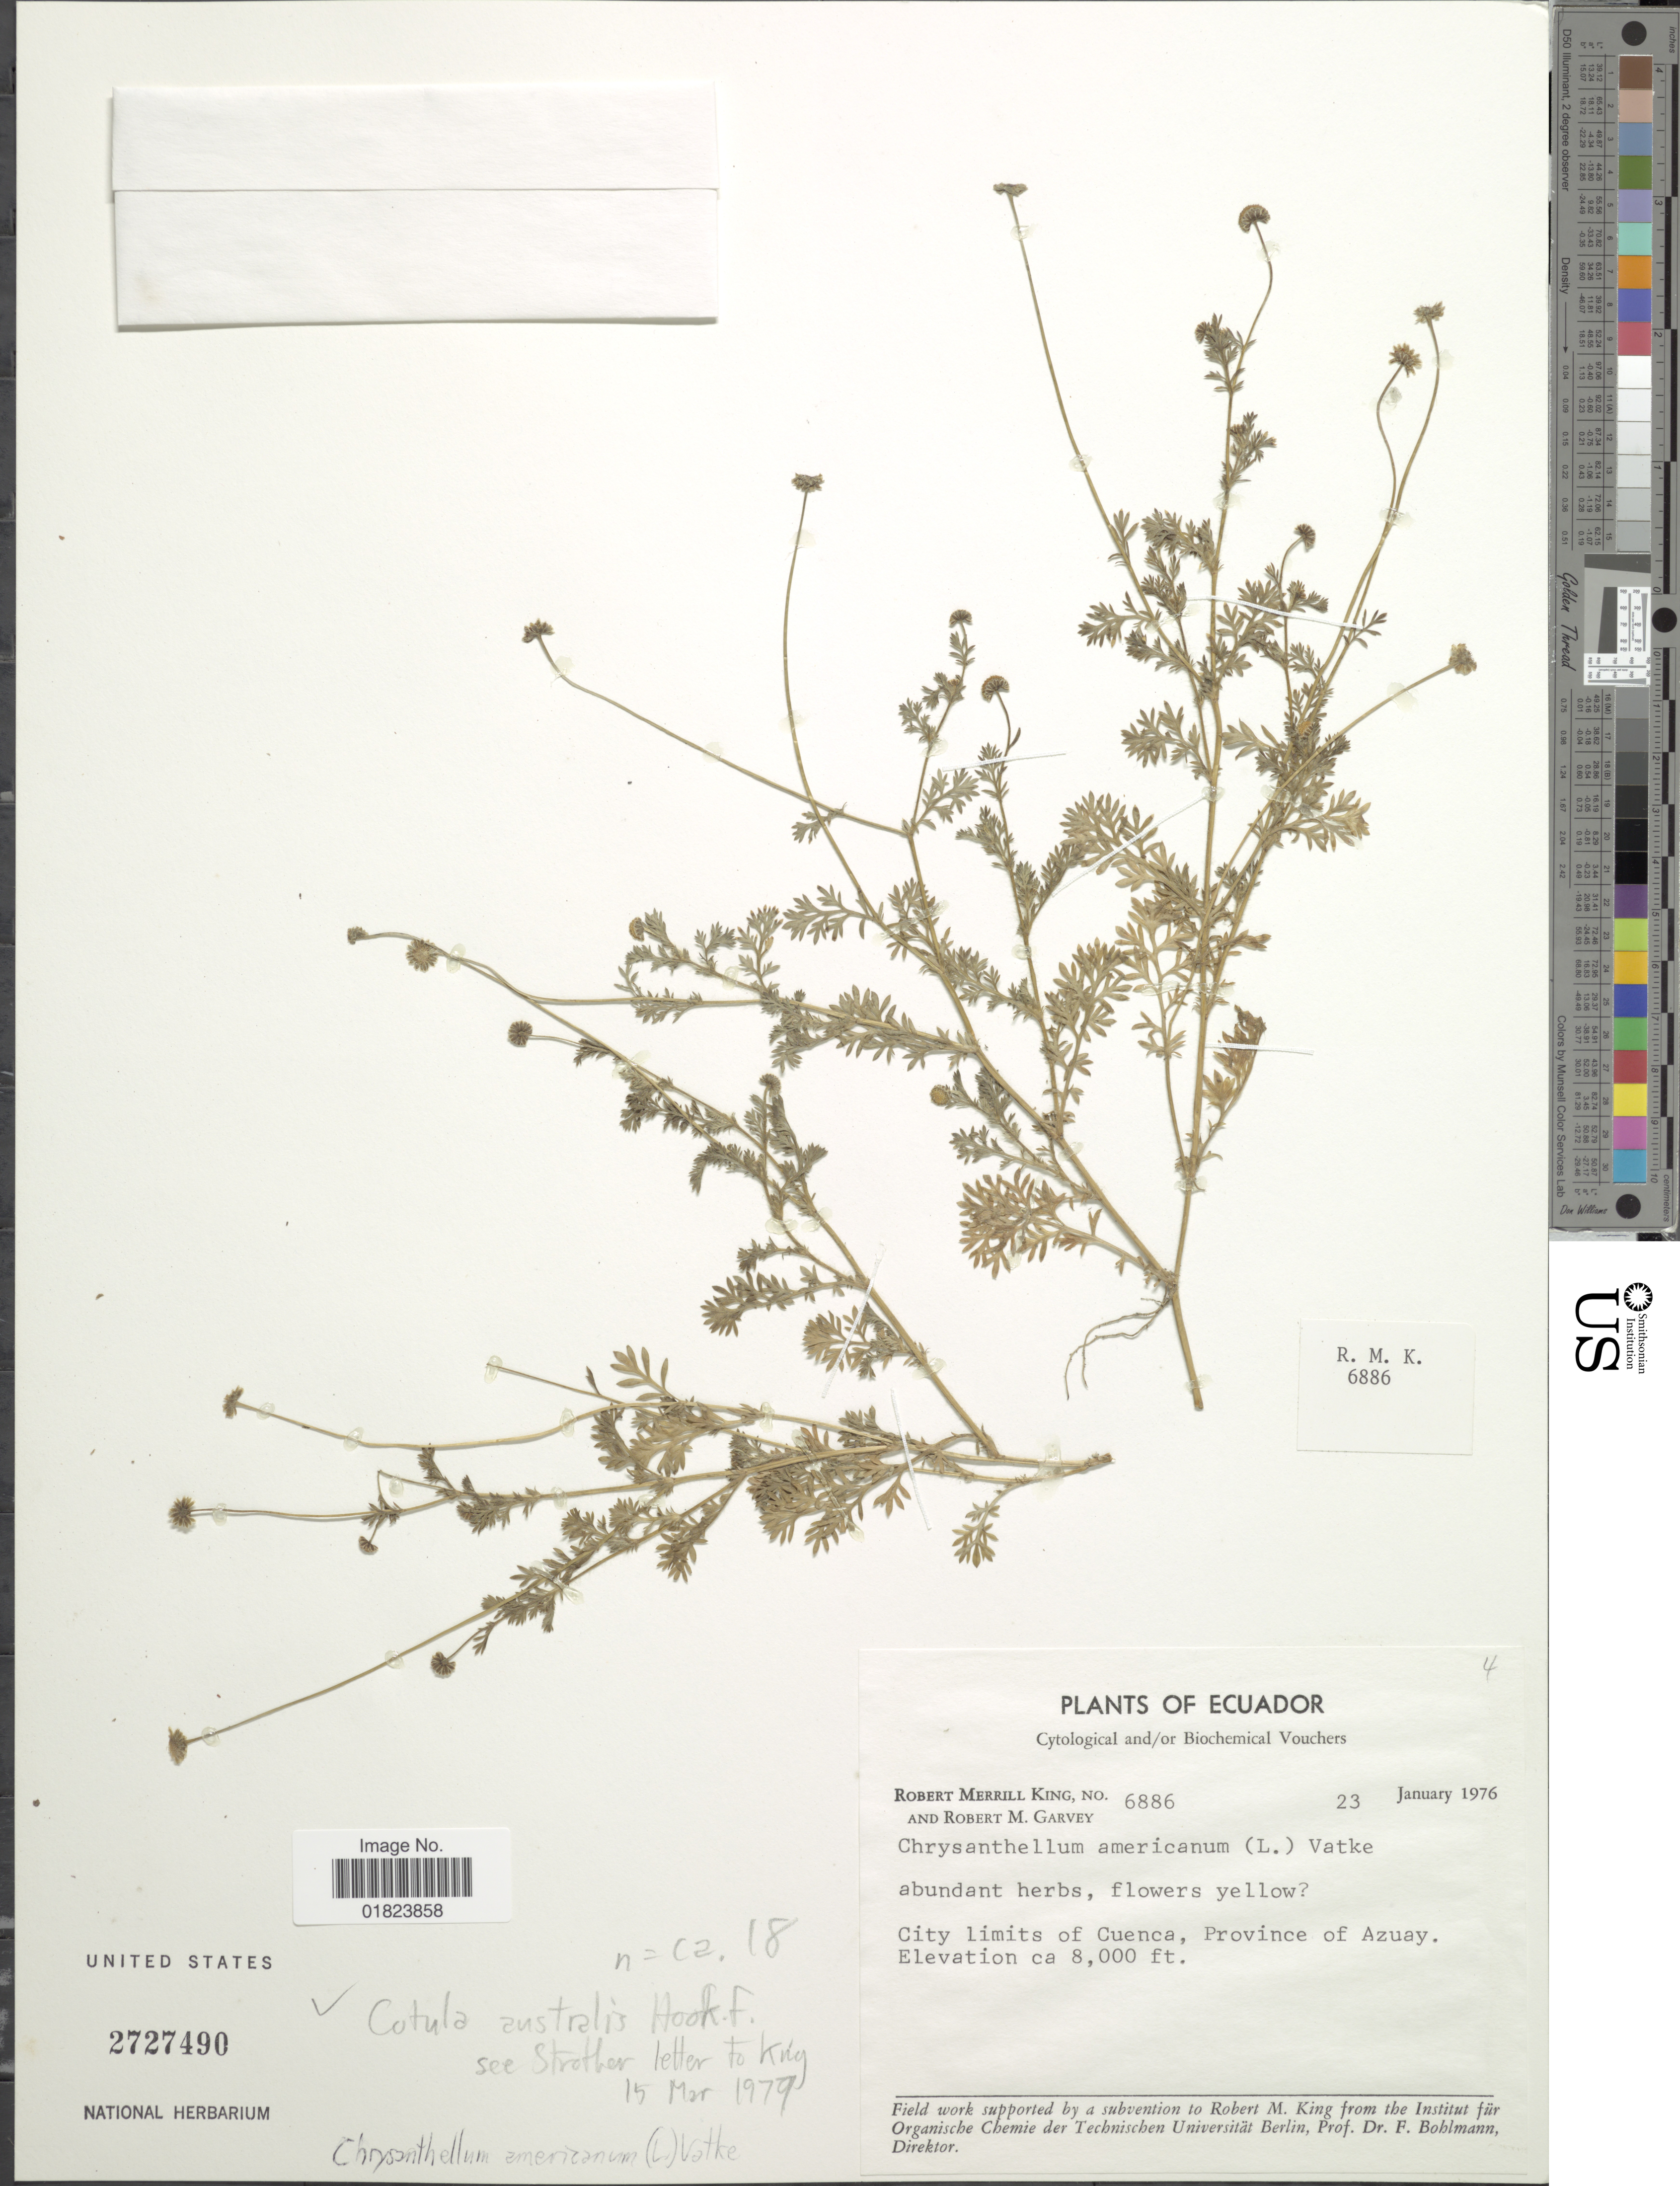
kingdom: Plantae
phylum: Tracheophyta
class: Magnoliopsida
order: Asterales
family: Asteraceae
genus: Cotula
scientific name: Cotula australis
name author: (Sieber ex Spreng.) Hook. f.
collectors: R. M. King & R. Garvey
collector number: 6886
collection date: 1976-01-23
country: Ecuador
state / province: Azuay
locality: City limits of Cuenca.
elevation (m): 2438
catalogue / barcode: US 2727490